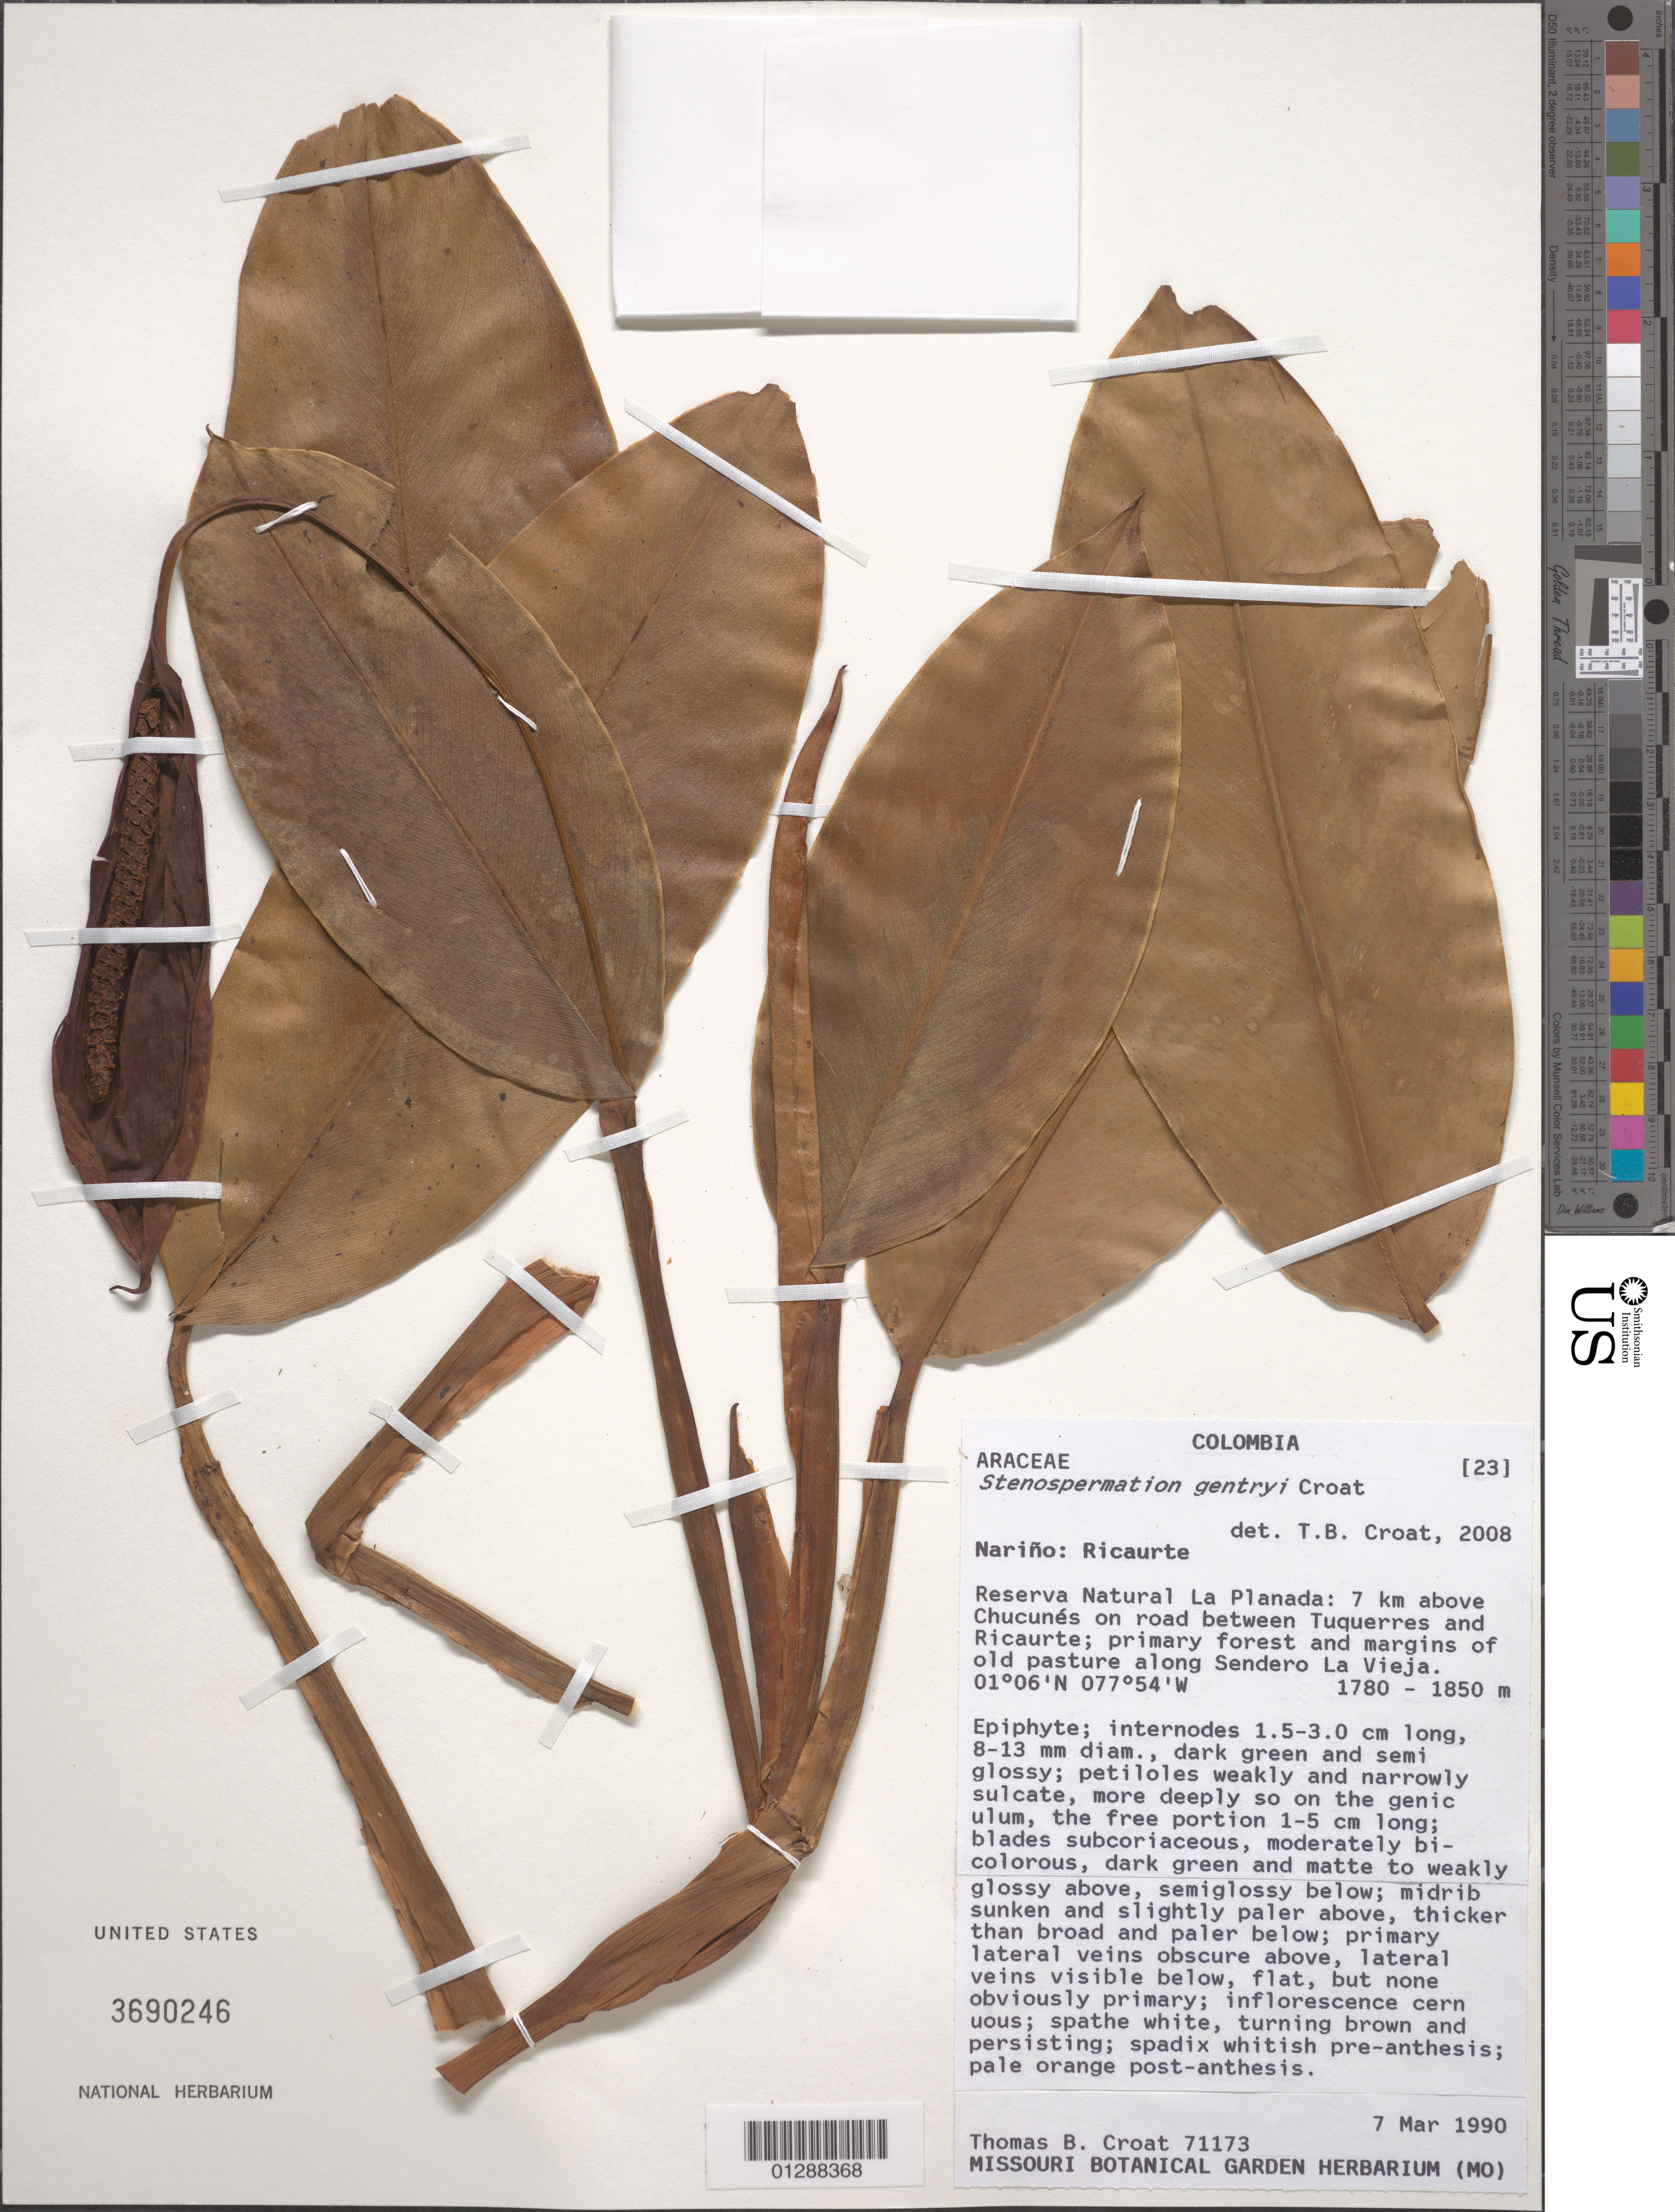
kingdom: Plantae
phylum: Tracheophyta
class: Liliopsida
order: Alismatales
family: Araceae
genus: Stenospermation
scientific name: Stenospermation gentryi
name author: Croat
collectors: T. B. Croat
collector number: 71173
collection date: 1990-03-07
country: Colombia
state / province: Nariño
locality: Ricaurte. Reserva Natural La Planada: 7 km above Chucunés on road between Tuquerres and Ricaurte; along Sendero La Vieja.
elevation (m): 1780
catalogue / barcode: US 3690246